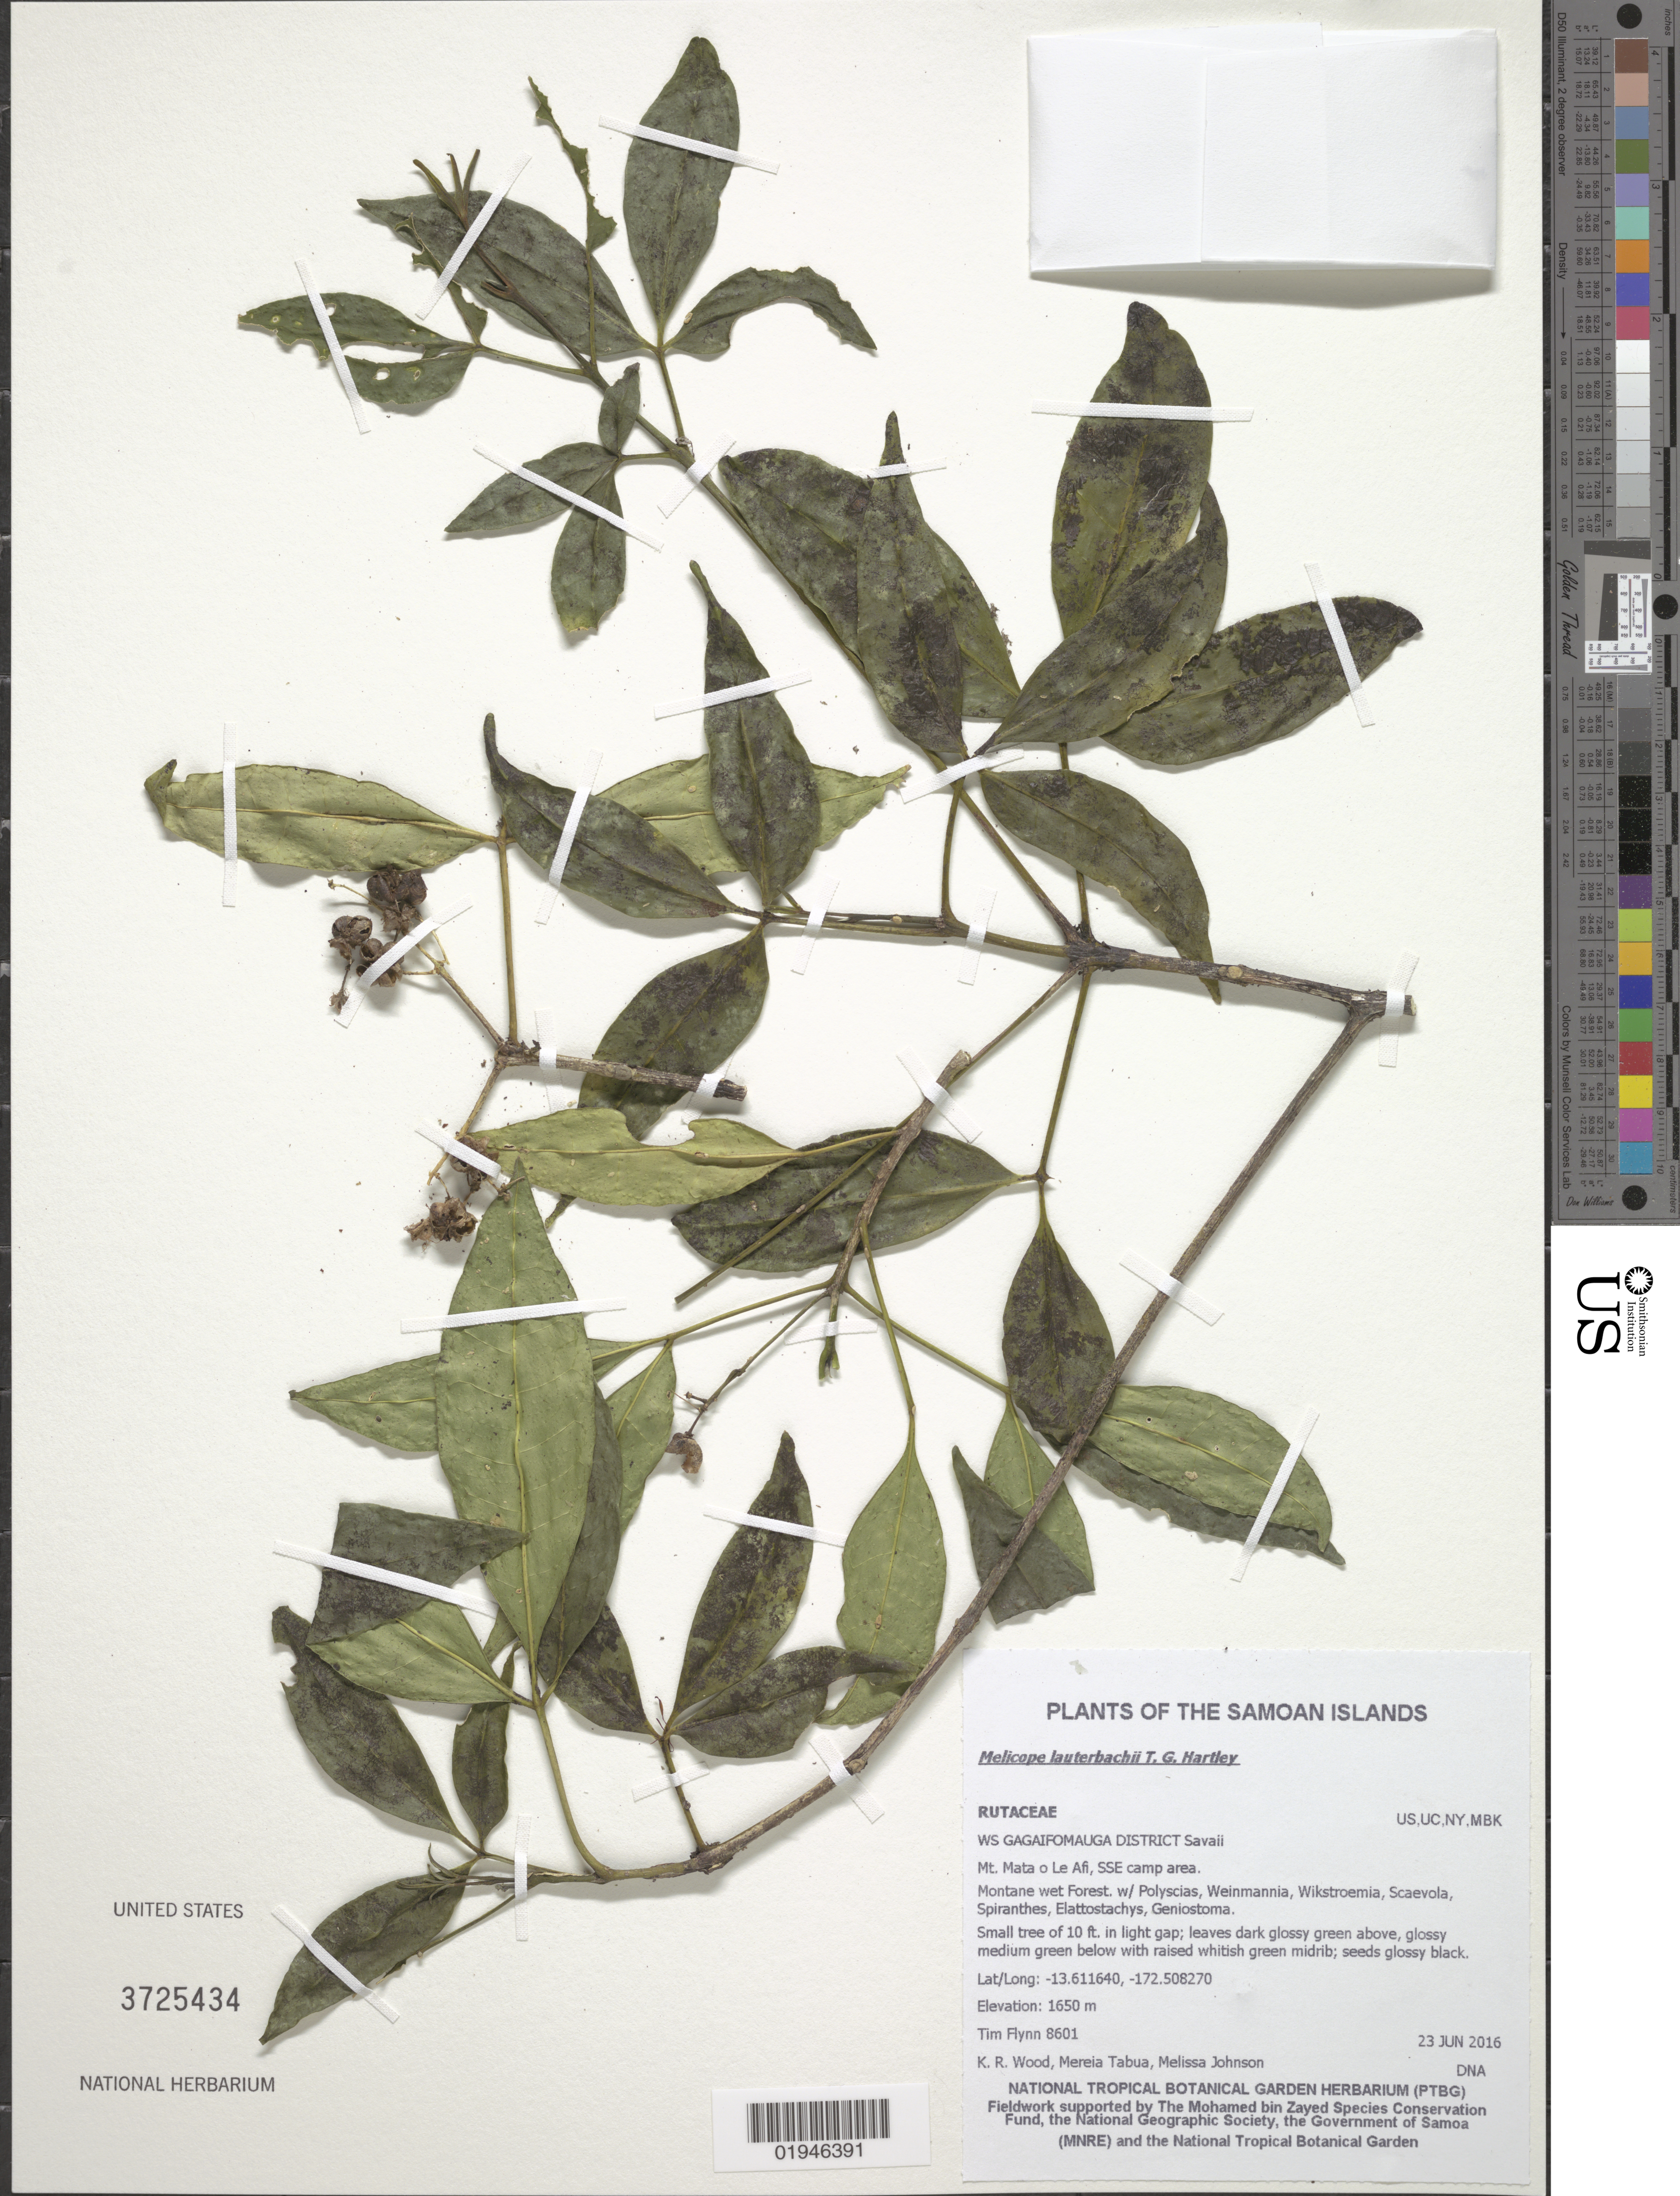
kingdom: Plantae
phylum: Tracheophyta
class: Magnoliopsida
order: Sapindales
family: Rutaceae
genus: Melicope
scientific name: Melicope lauterbachii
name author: T.G. Hartley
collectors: T. W. Flynn, K. R. Wood, M. Tabua & M. Johnson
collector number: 8601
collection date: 2016-06-23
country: Samoa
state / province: Gagaifomauga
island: Savai'i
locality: Gagaifomauga District, Mt. Mata o Le Afi, SSE camp area.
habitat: Montane wet forest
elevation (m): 1650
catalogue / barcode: US 3725434